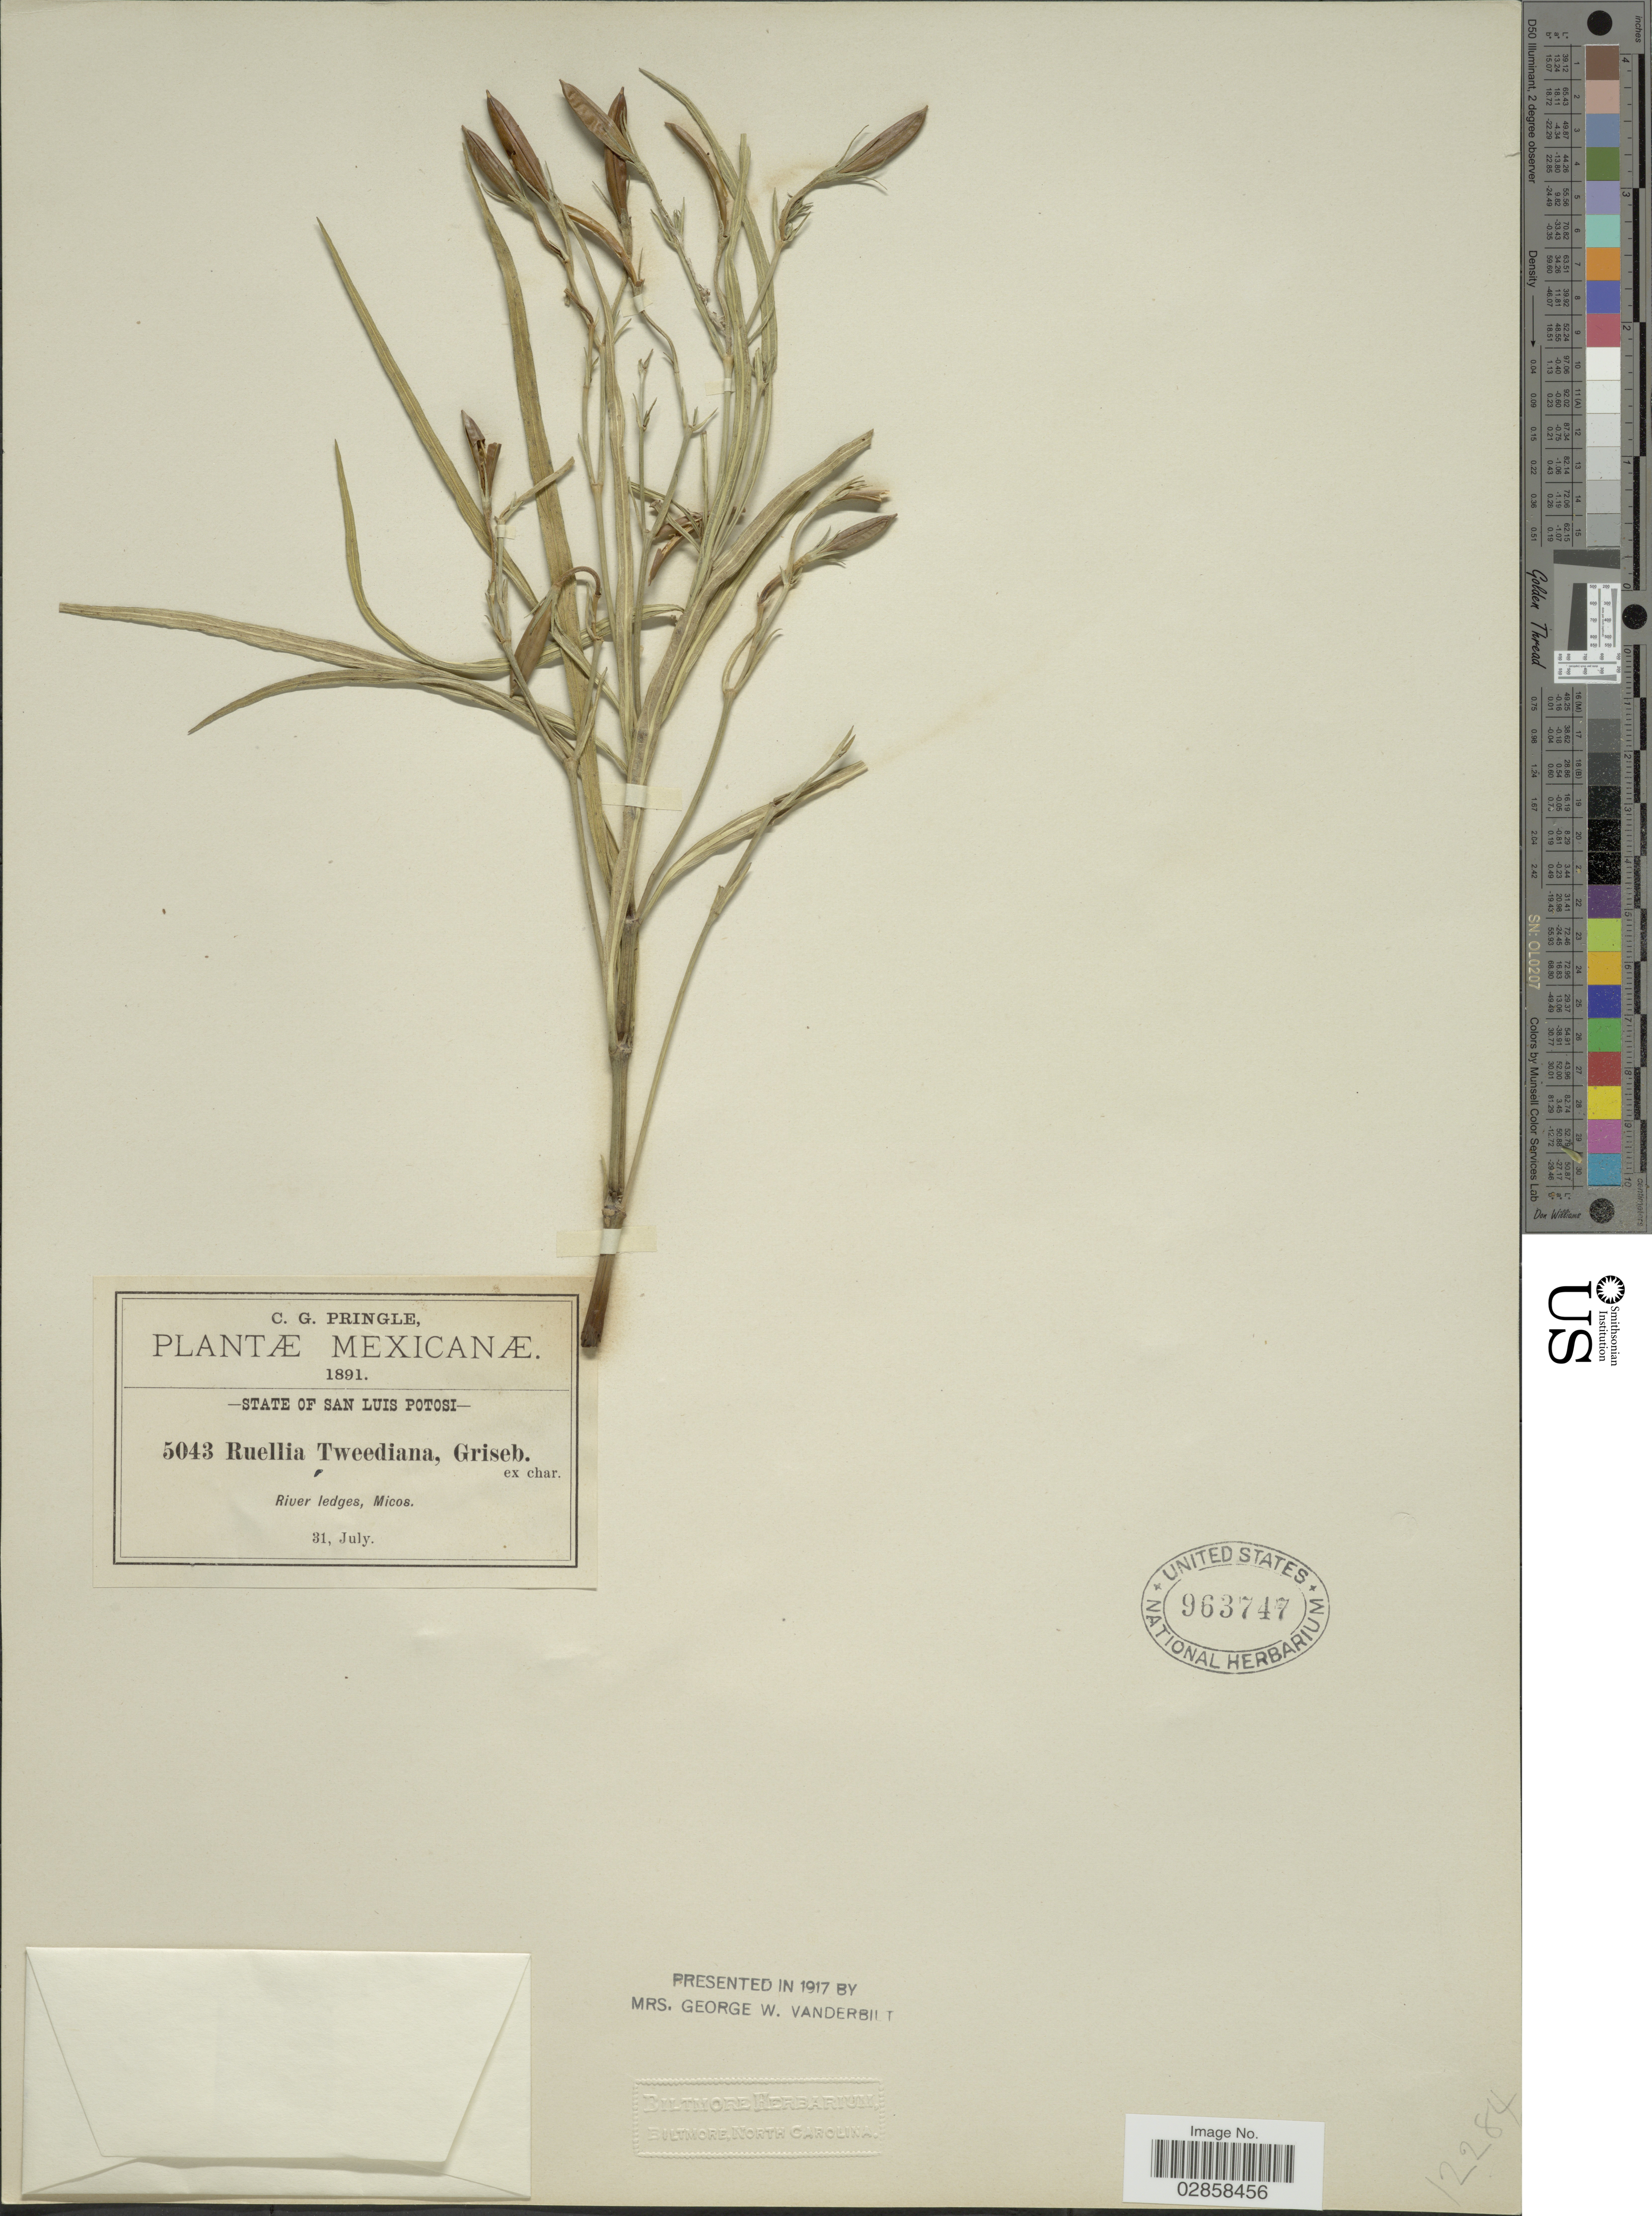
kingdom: Plantae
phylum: Tracheophyta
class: Magnoliopsida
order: Lamiales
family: Acanthaceae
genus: Ruellia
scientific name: Ruellia coerulea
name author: Morong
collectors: C. G. Pringle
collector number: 5043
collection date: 1891-07-31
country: Mexico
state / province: San Luis Potosí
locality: River ledges, Micos.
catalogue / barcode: US 963747